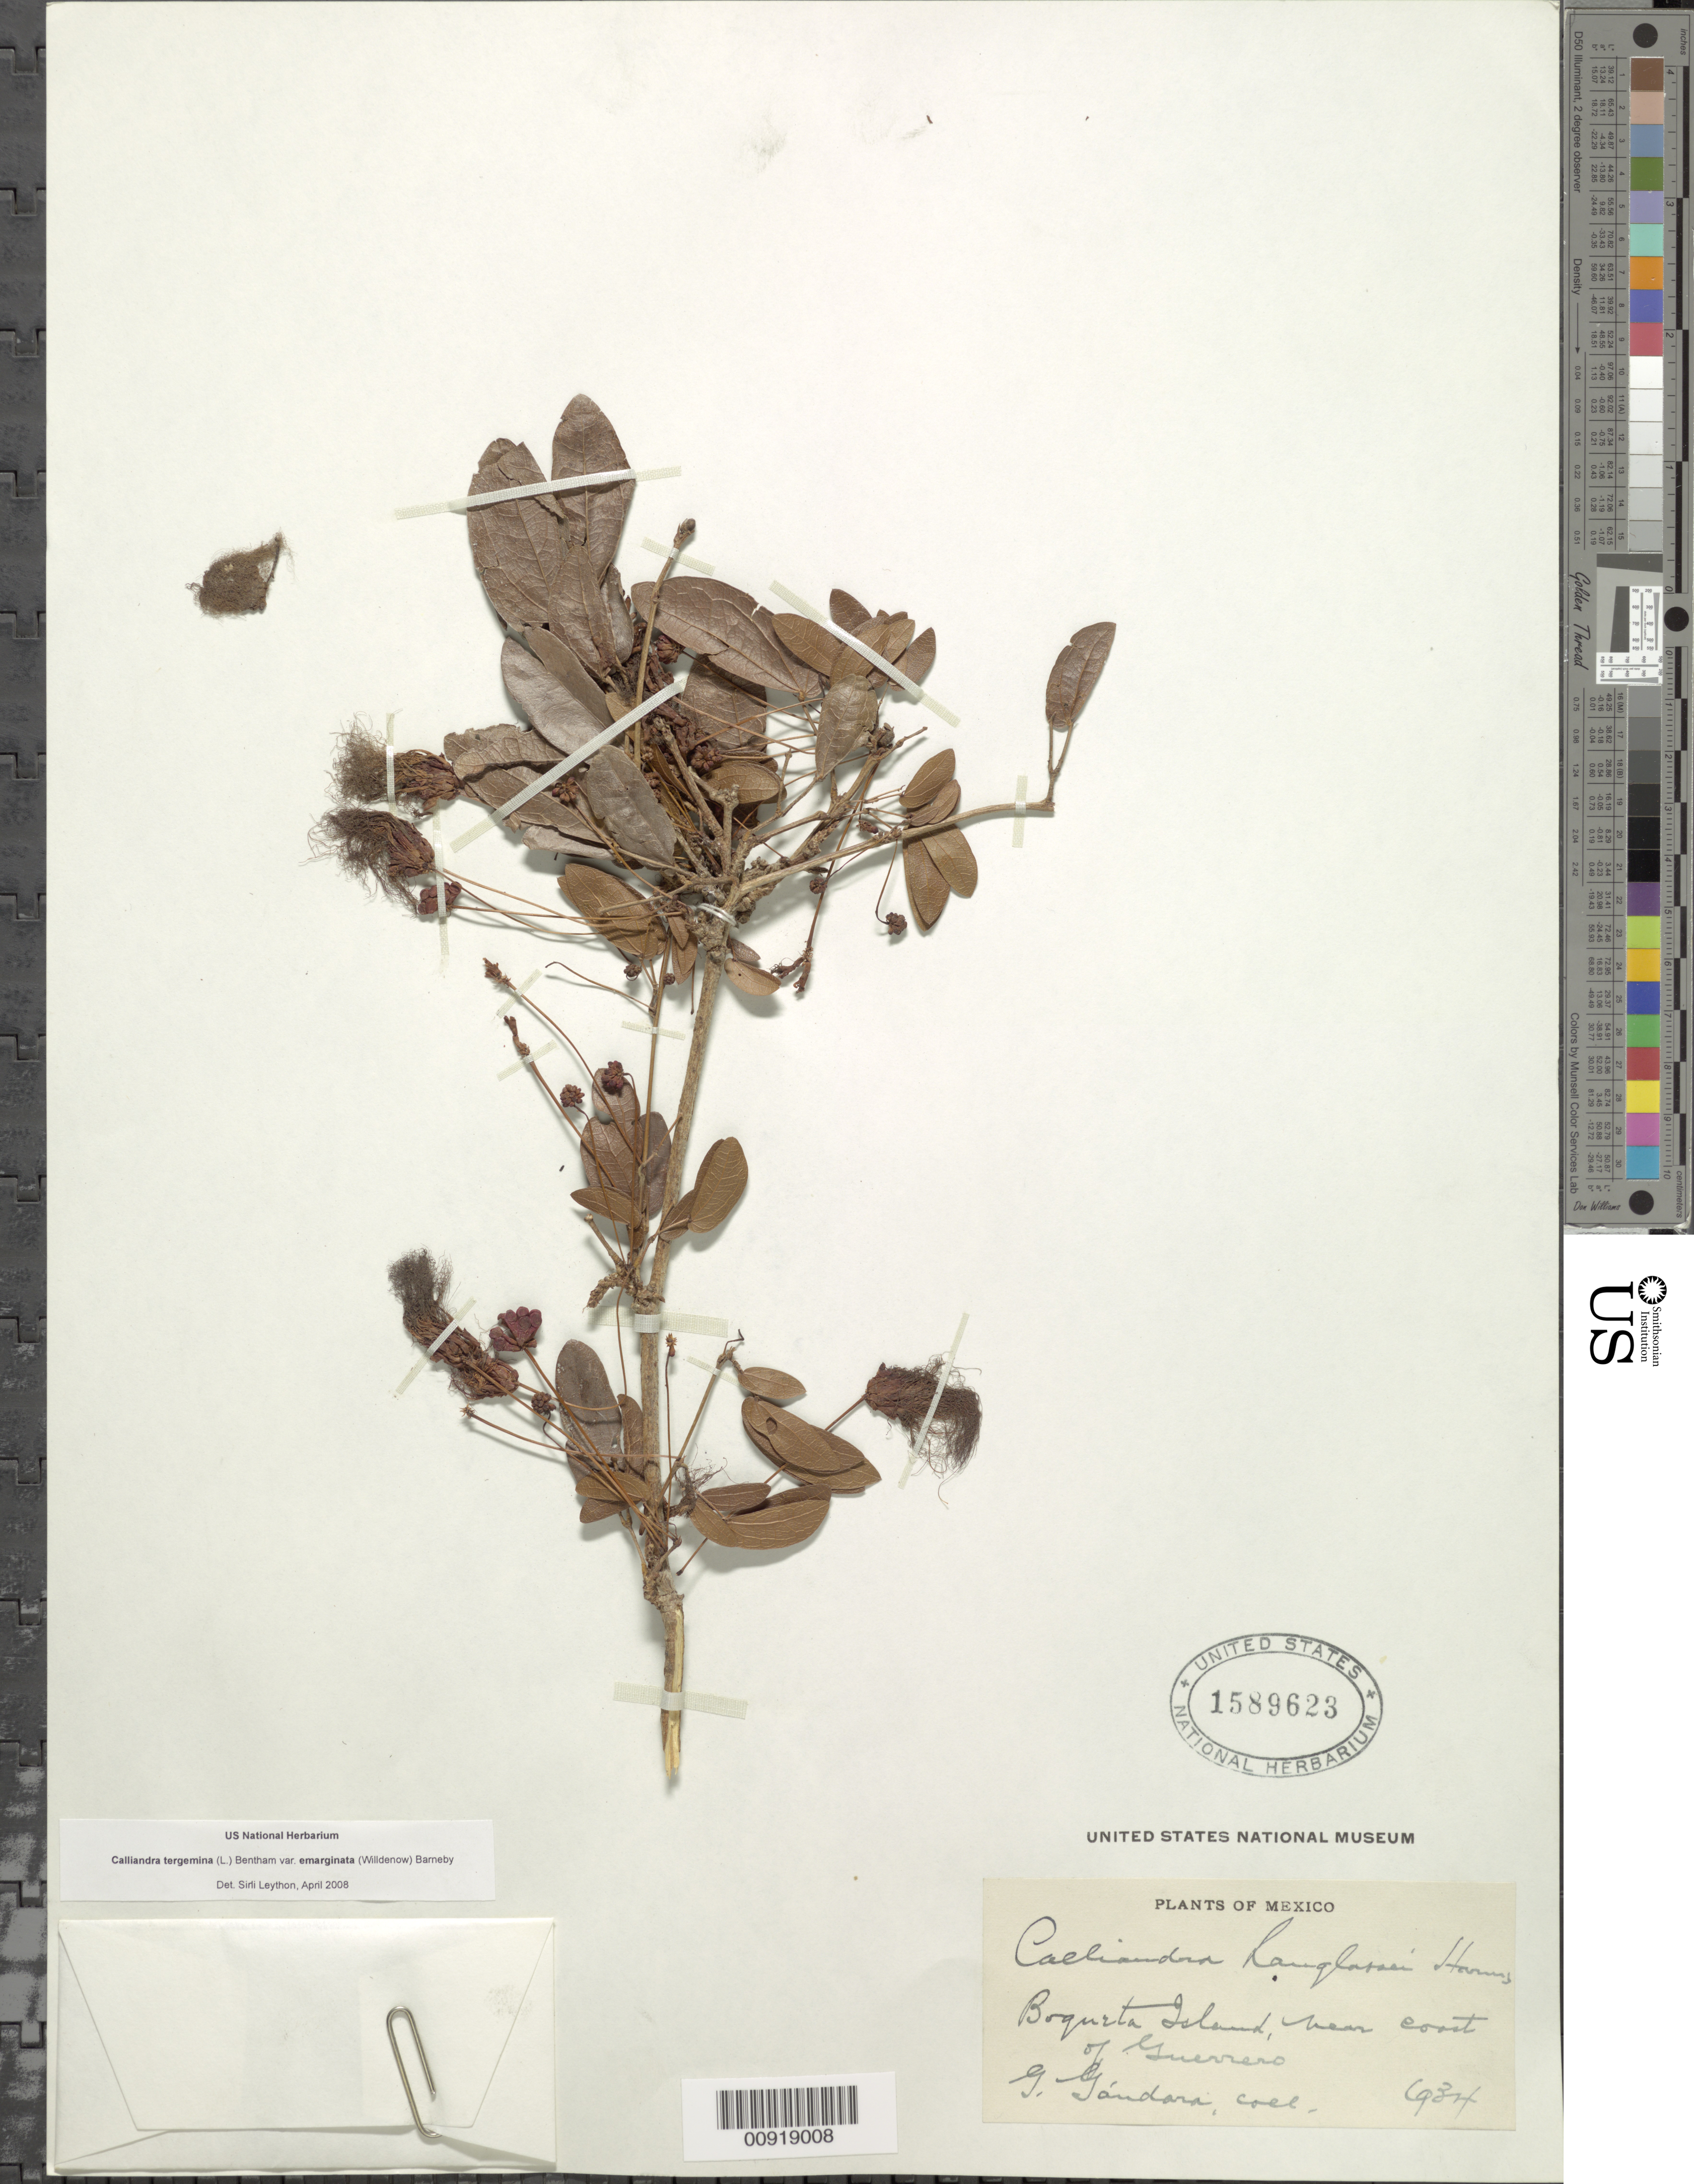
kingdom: Plantae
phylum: Tracheophyta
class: Magnoliopsida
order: Fabales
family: Fabaceae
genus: Calliandra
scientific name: Calliandra tergemina var. emarginata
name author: (Willd.) Barneby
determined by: Leython, S.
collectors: G. Gandara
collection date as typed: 1934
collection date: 1934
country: Mexico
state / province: Guerrero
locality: Boquita Island, near coast of Guerrero.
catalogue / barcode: US 1589623